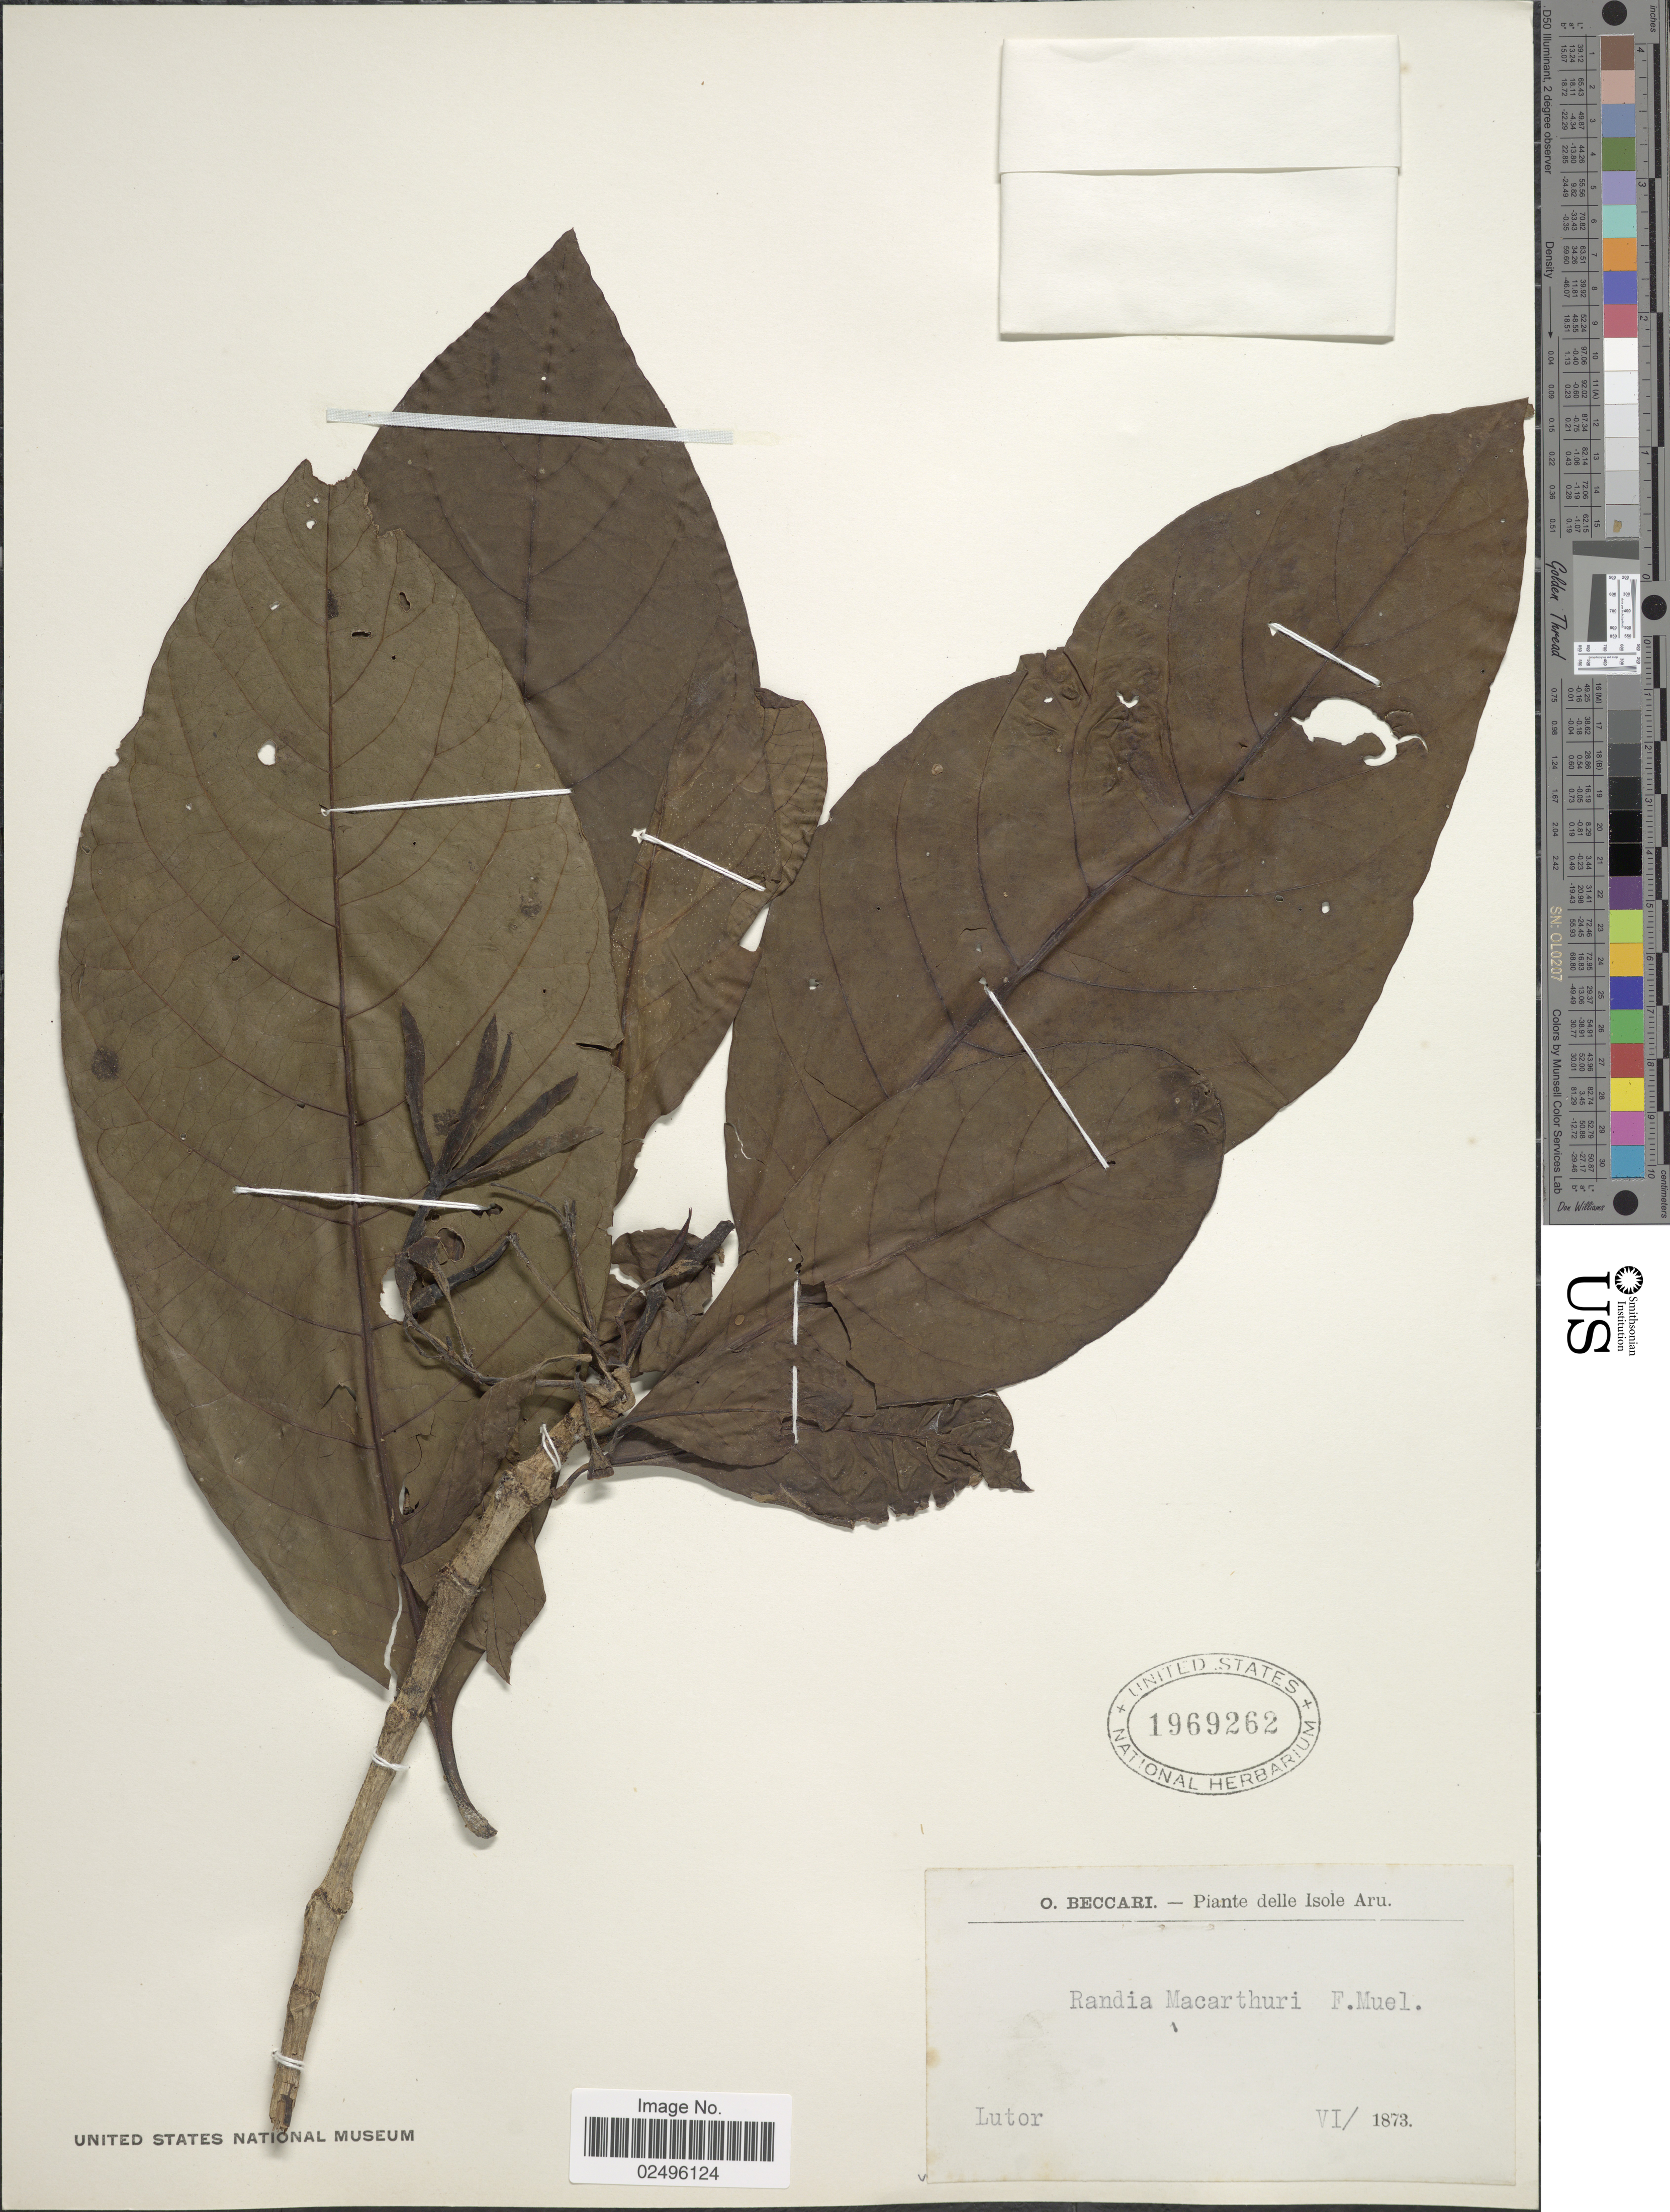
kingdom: Plantae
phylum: Tracheophyta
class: Magnoliopsida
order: Gentianales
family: Rubiaceae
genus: Trukia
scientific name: Trukia macarthurii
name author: (F. Muell.) Fosberg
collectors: O. Beccari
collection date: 1873-06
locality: Delle Isole Aru, Lutor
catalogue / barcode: US 1969262